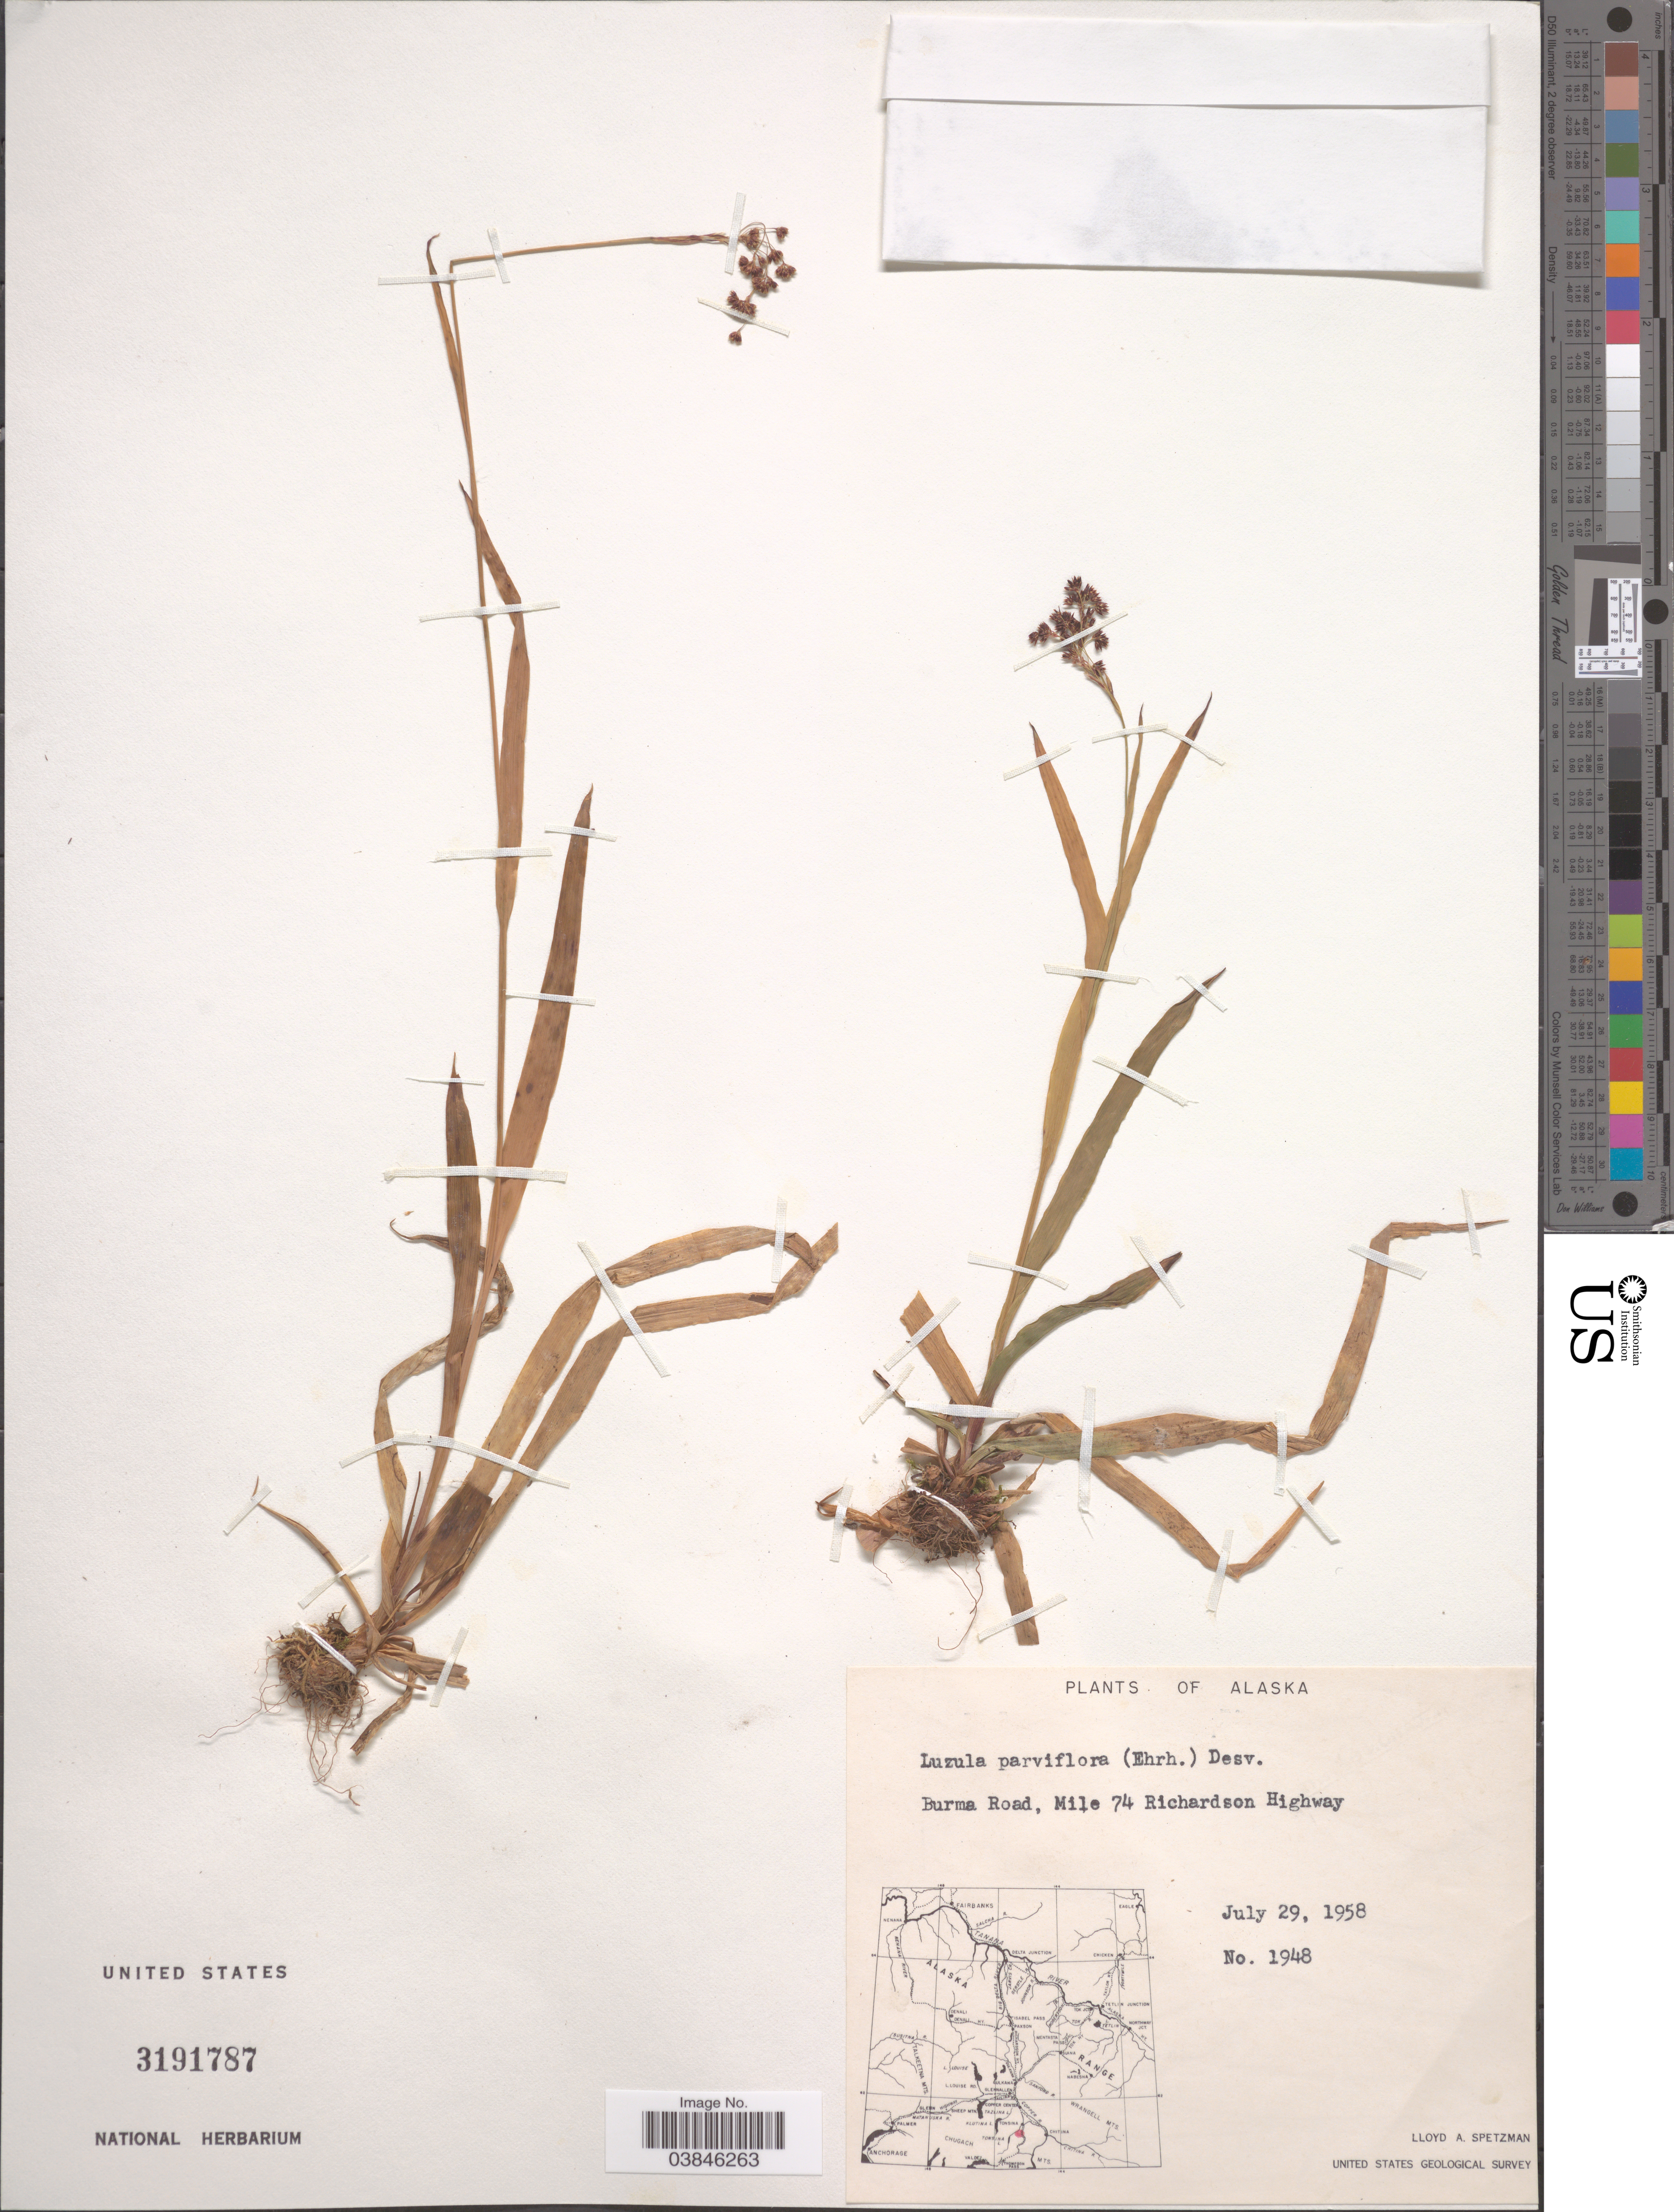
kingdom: Plantae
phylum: Tracheophyta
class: Liliopsida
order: Poales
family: Juncaceae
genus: Luzula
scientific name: Luzula parviflora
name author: (Ehrh.) Desv.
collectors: L. Spetzman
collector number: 1948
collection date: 1958-07-29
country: United States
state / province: Alaska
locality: Burma Road, Mile 74 Richardson Highway.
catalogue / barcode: US 3191787